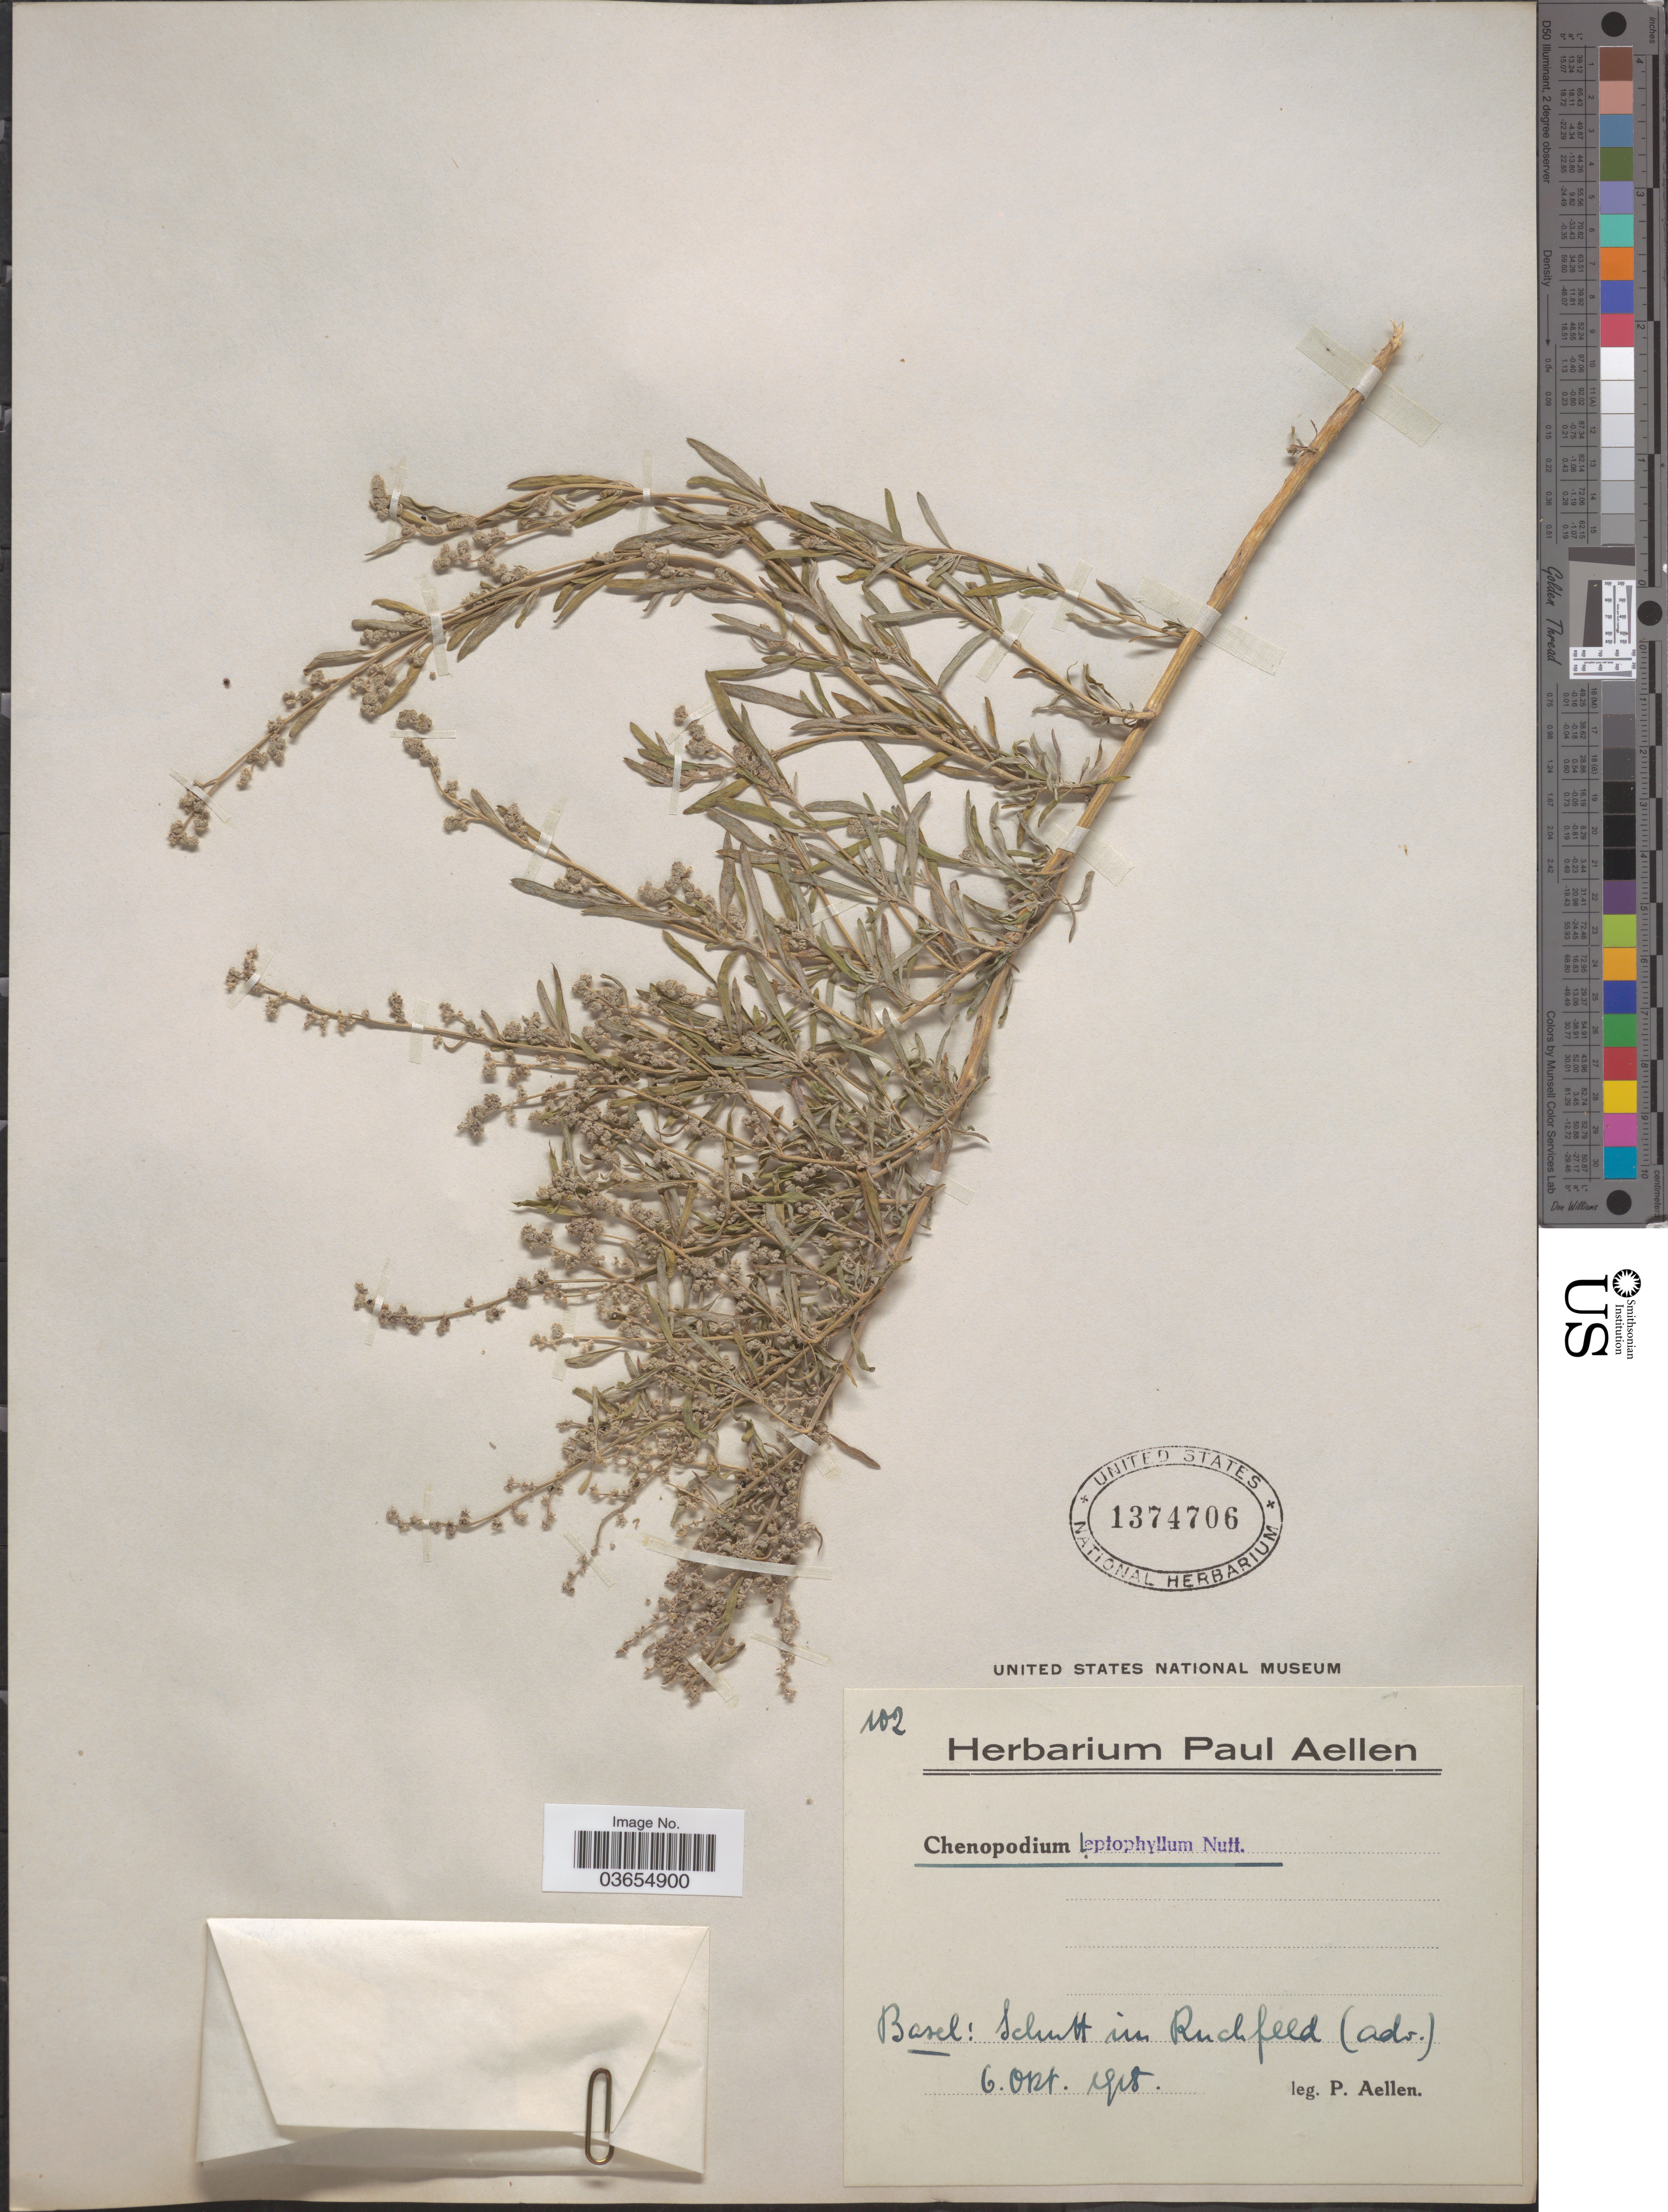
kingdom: Plantae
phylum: Tracheophyta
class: Magnoliopsida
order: Caryophyllales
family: Amaranthaceae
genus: Chenopodium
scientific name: Chenopodium leptophyllum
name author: (Moq.) Nutt. ex S. Watson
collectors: P. Aellen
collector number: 102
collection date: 1918-10-06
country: Switzerland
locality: Basel: Schutt im Ruchfeld (adv.).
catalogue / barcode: US 1374706